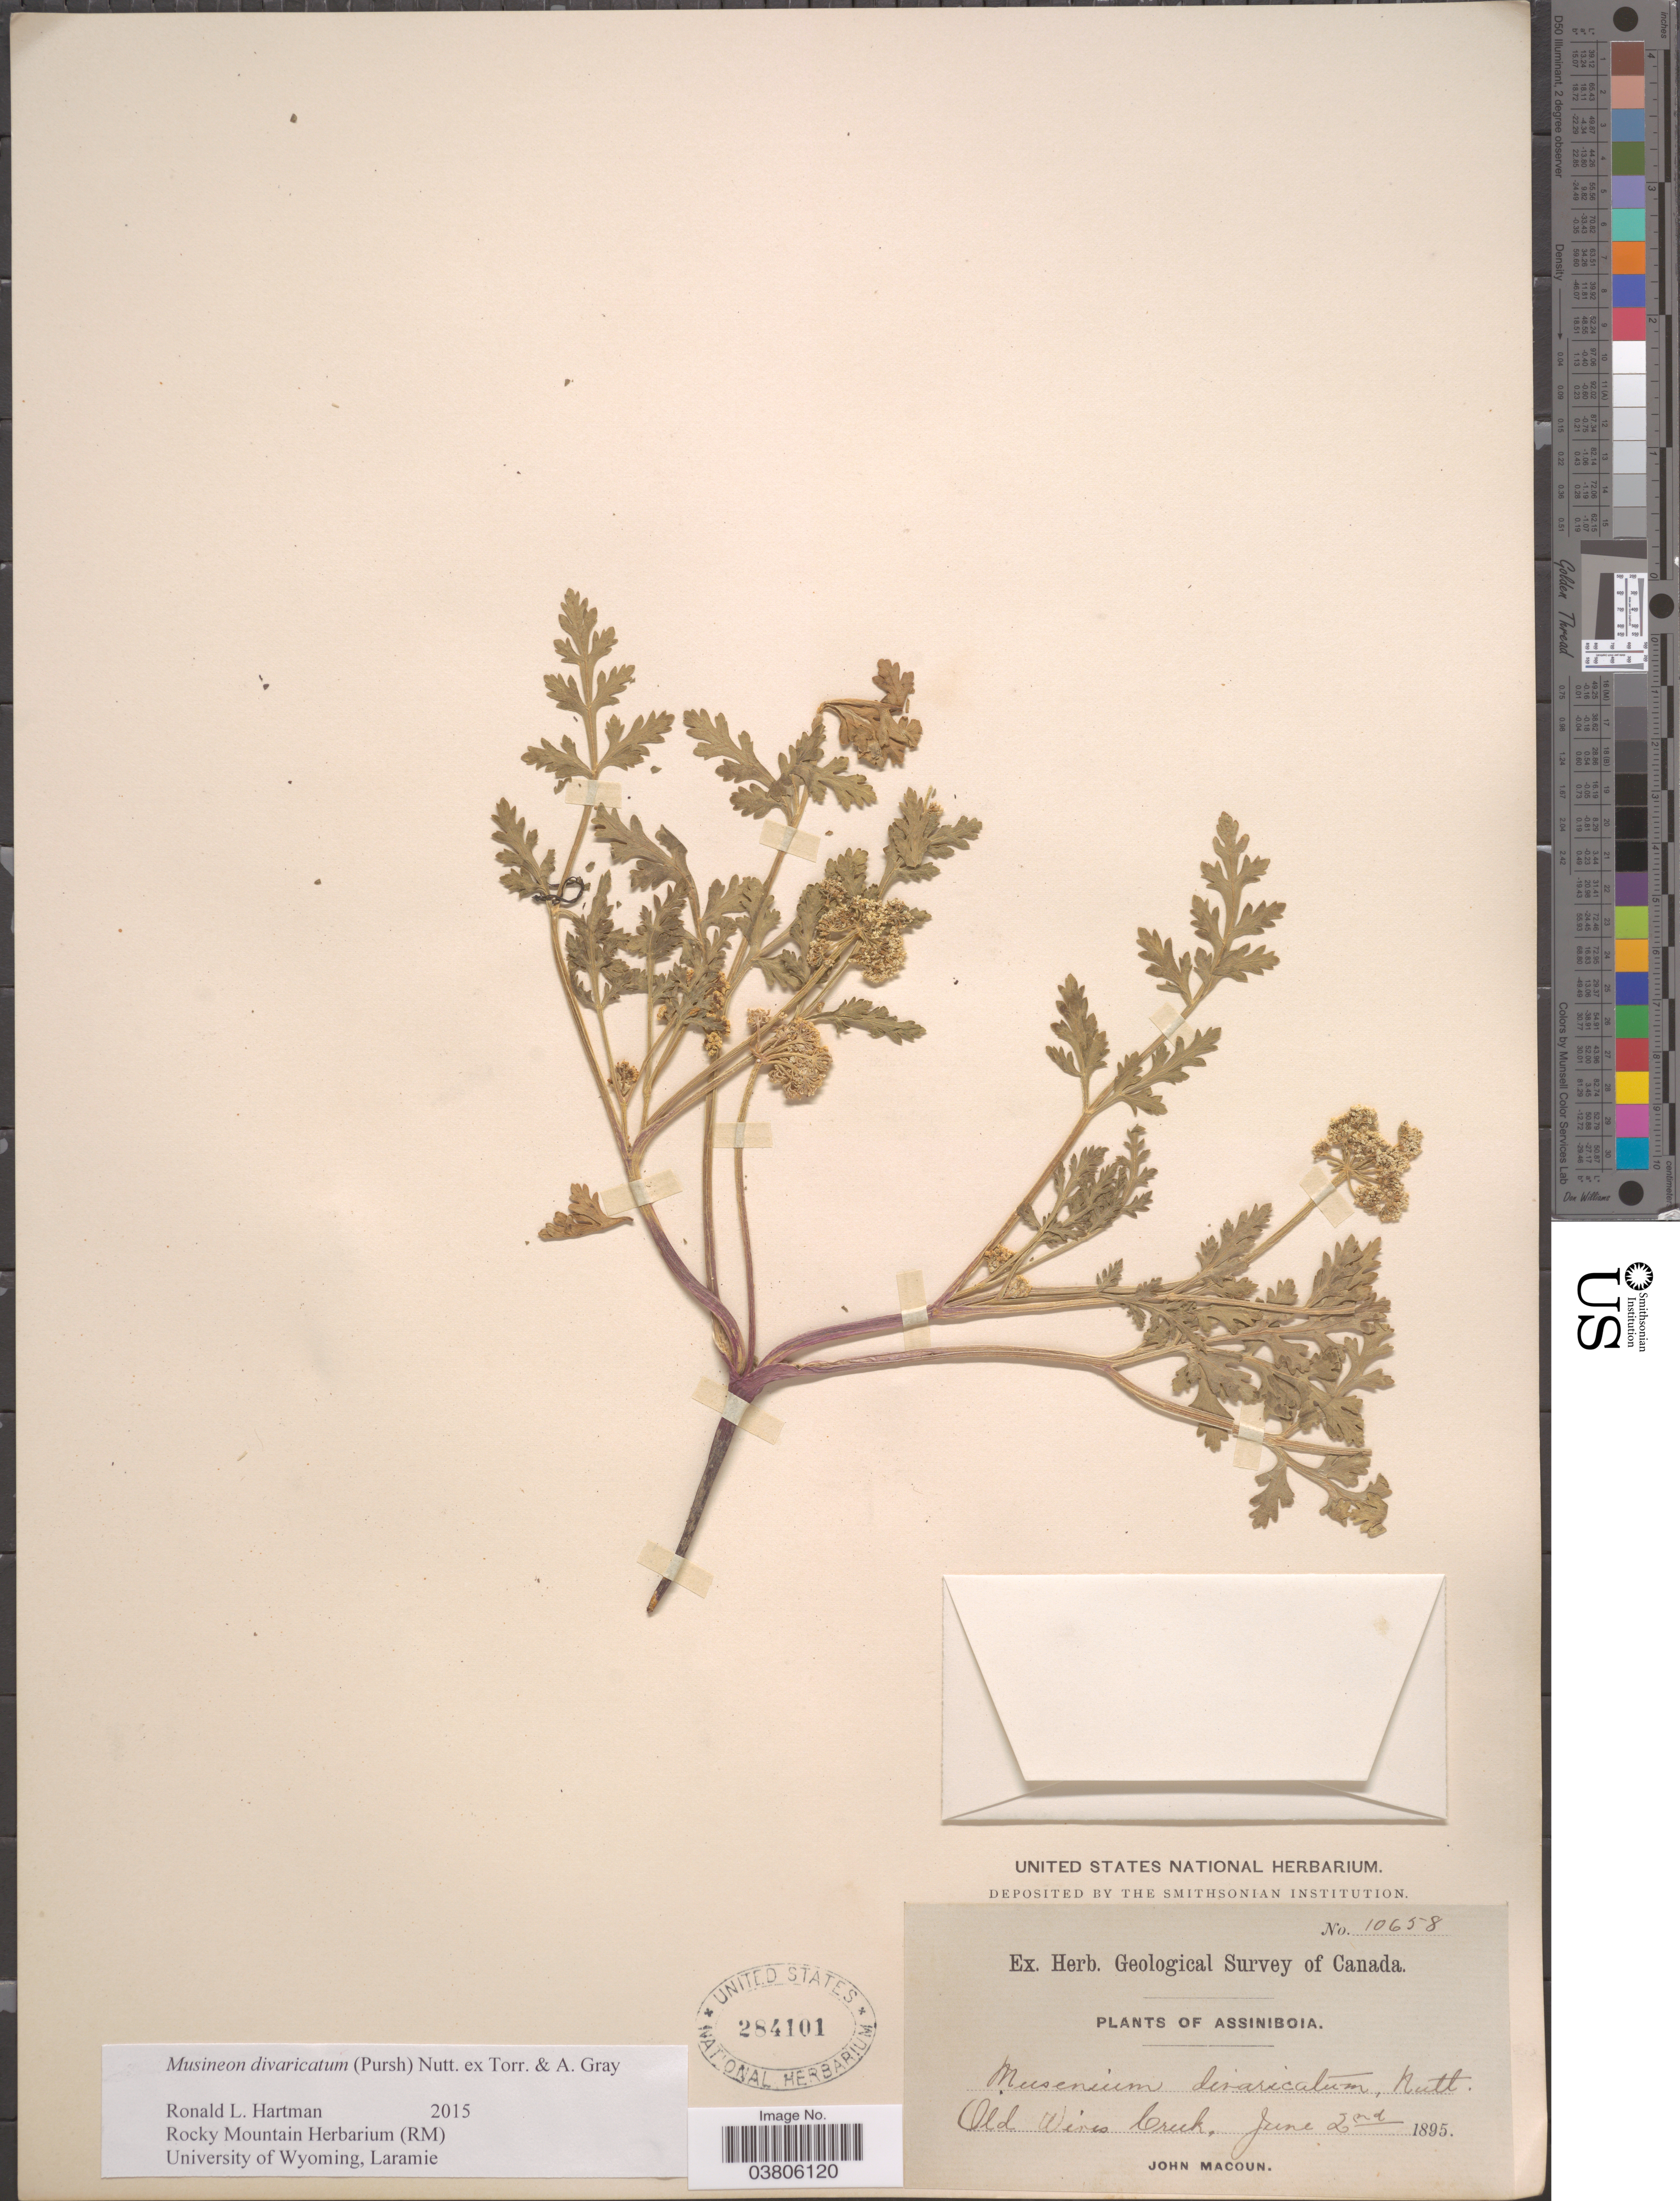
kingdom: Plantae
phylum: Tracheophyta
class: Magnoliopsida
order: Apiales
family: Apiaceae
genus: Musineon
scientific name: Musineon divaricatum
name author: (Pursh) Nutt.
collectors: J. Macoun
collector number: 10658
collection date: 1895-06-02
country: Canada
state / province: Saskatchewan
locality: Assiniboia. Old Wires Creek.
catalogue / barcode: US 284101